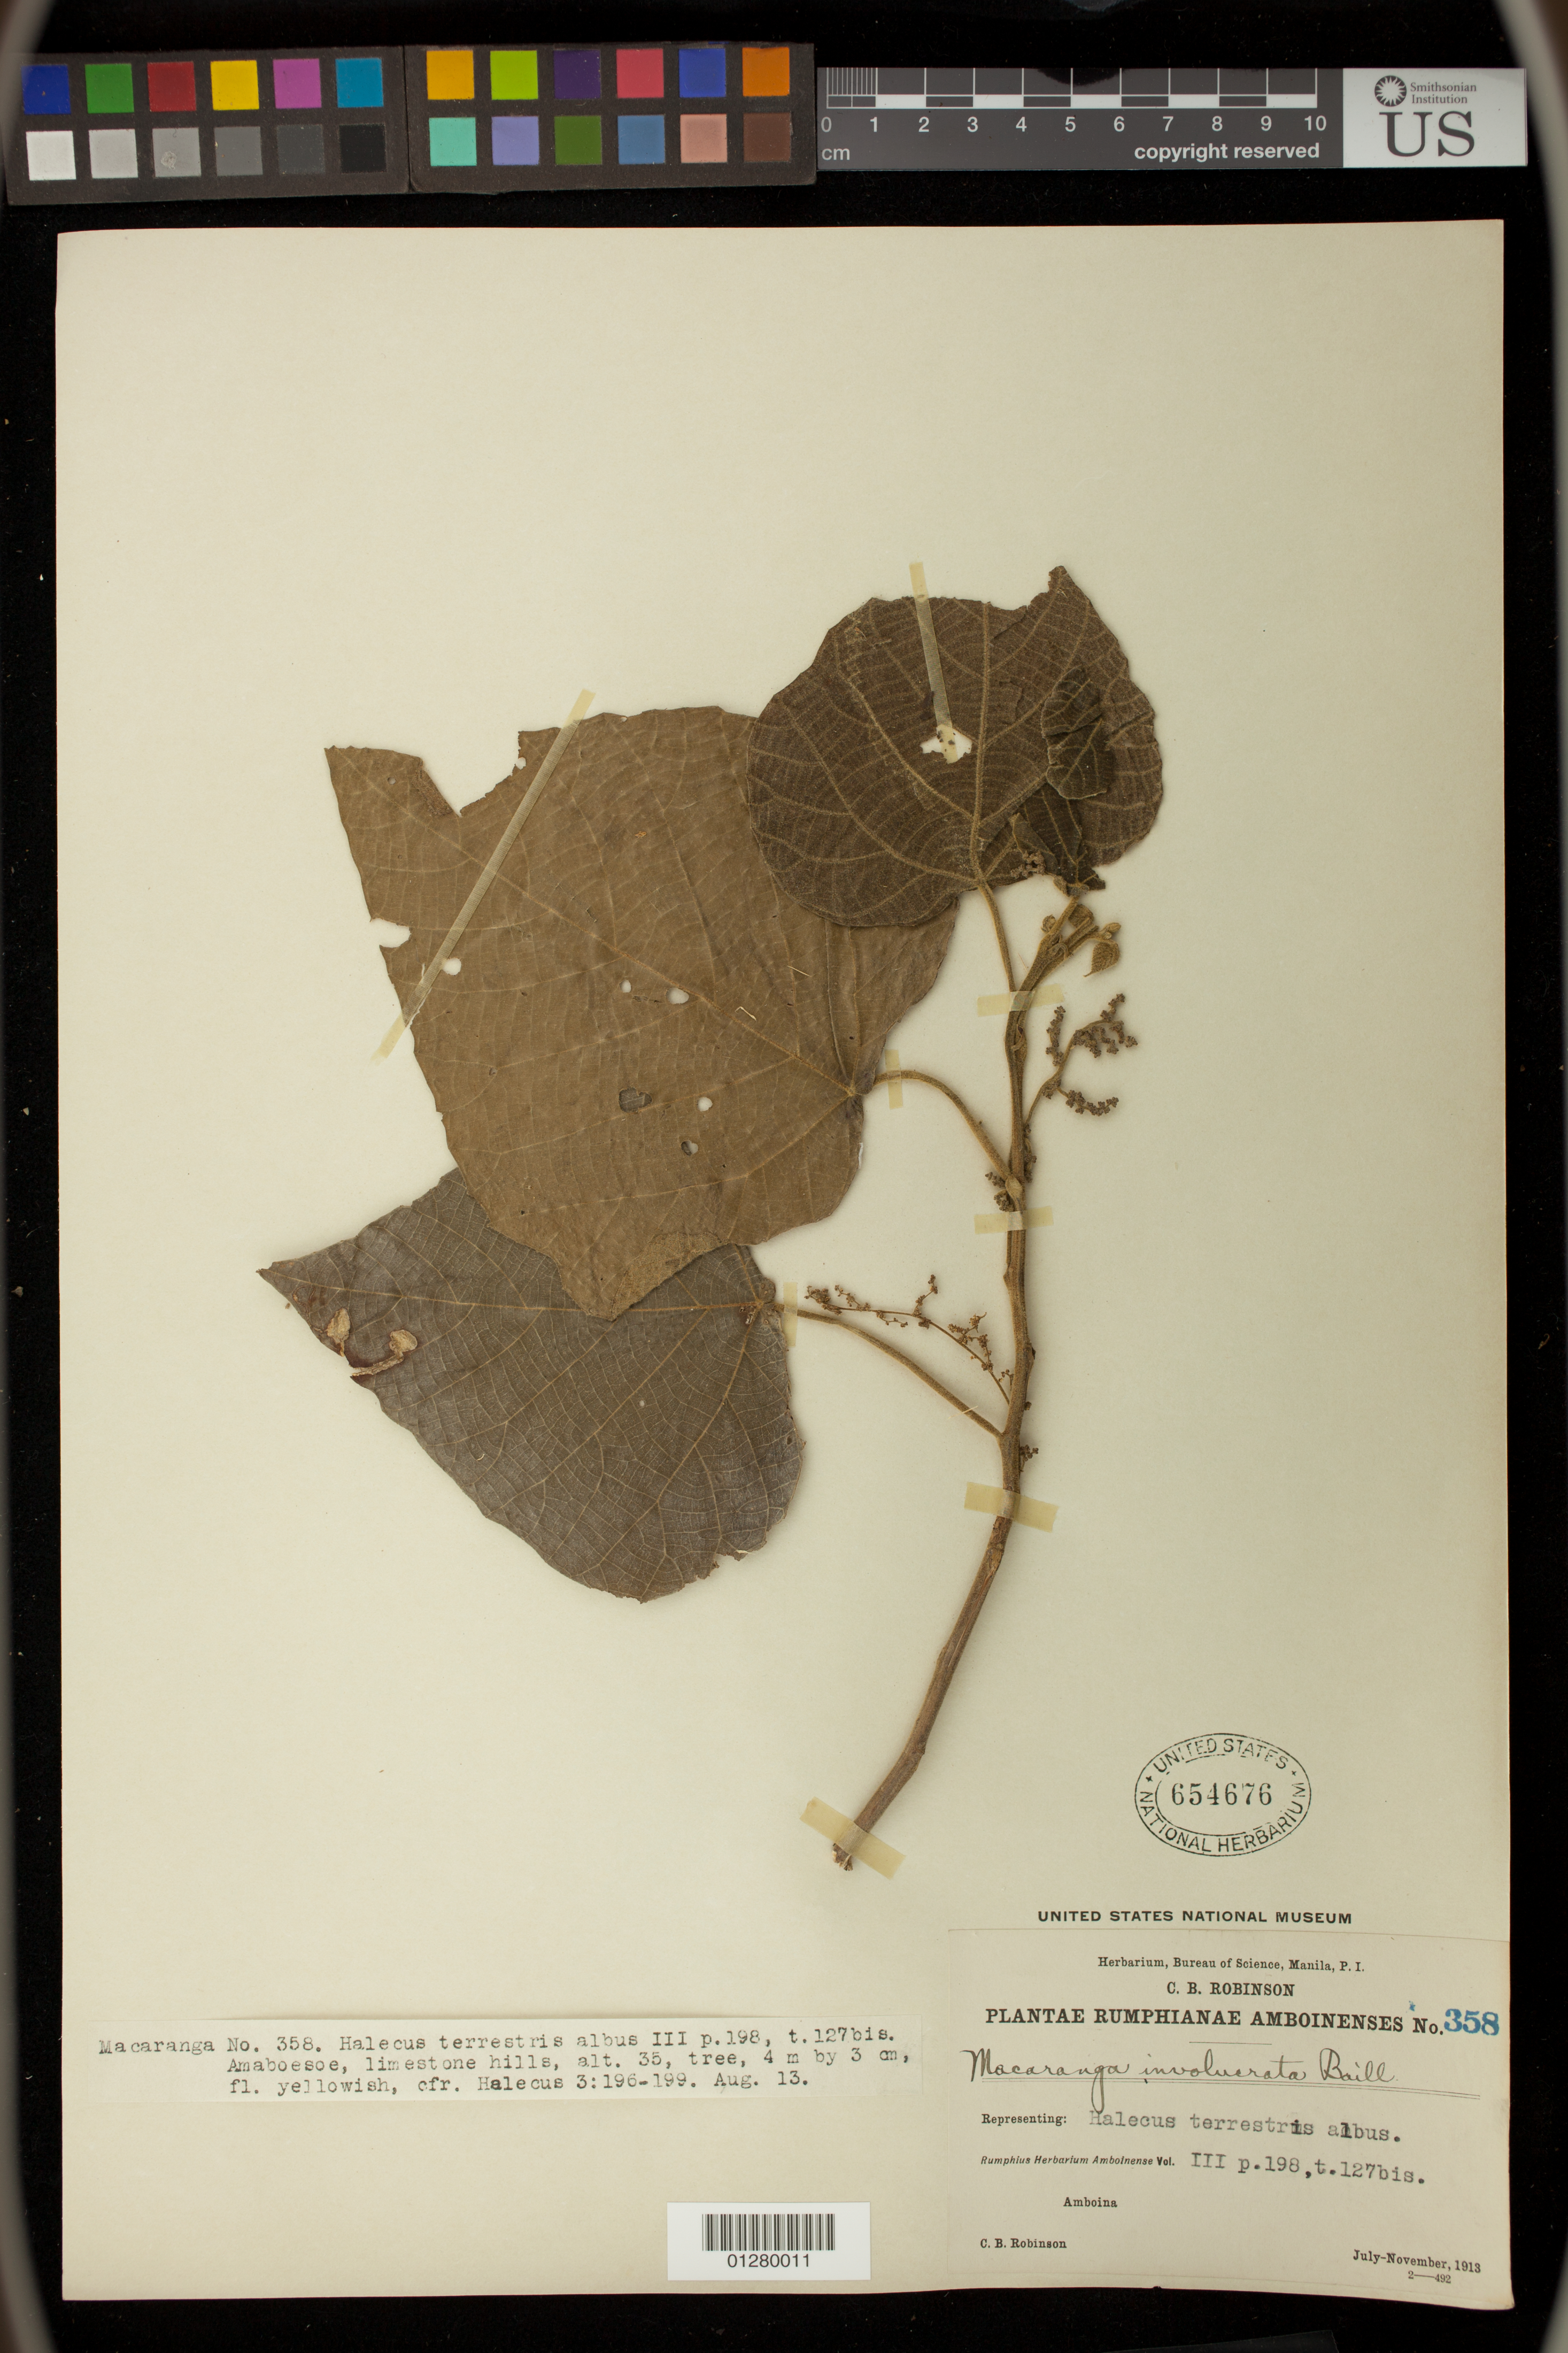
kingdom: Plantae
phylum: Tracheophyta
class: Magnoliopsida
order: Malpighiales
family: Euphorbiaceae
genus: Macaranga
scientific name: Macaranga involucrata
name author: (Roxb.) Baill.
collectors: C. Robinson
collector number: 358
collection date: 1913-07/1913-11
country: Indonesia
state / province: Maluku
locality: Amboina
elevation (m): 35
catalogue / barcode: US 654676